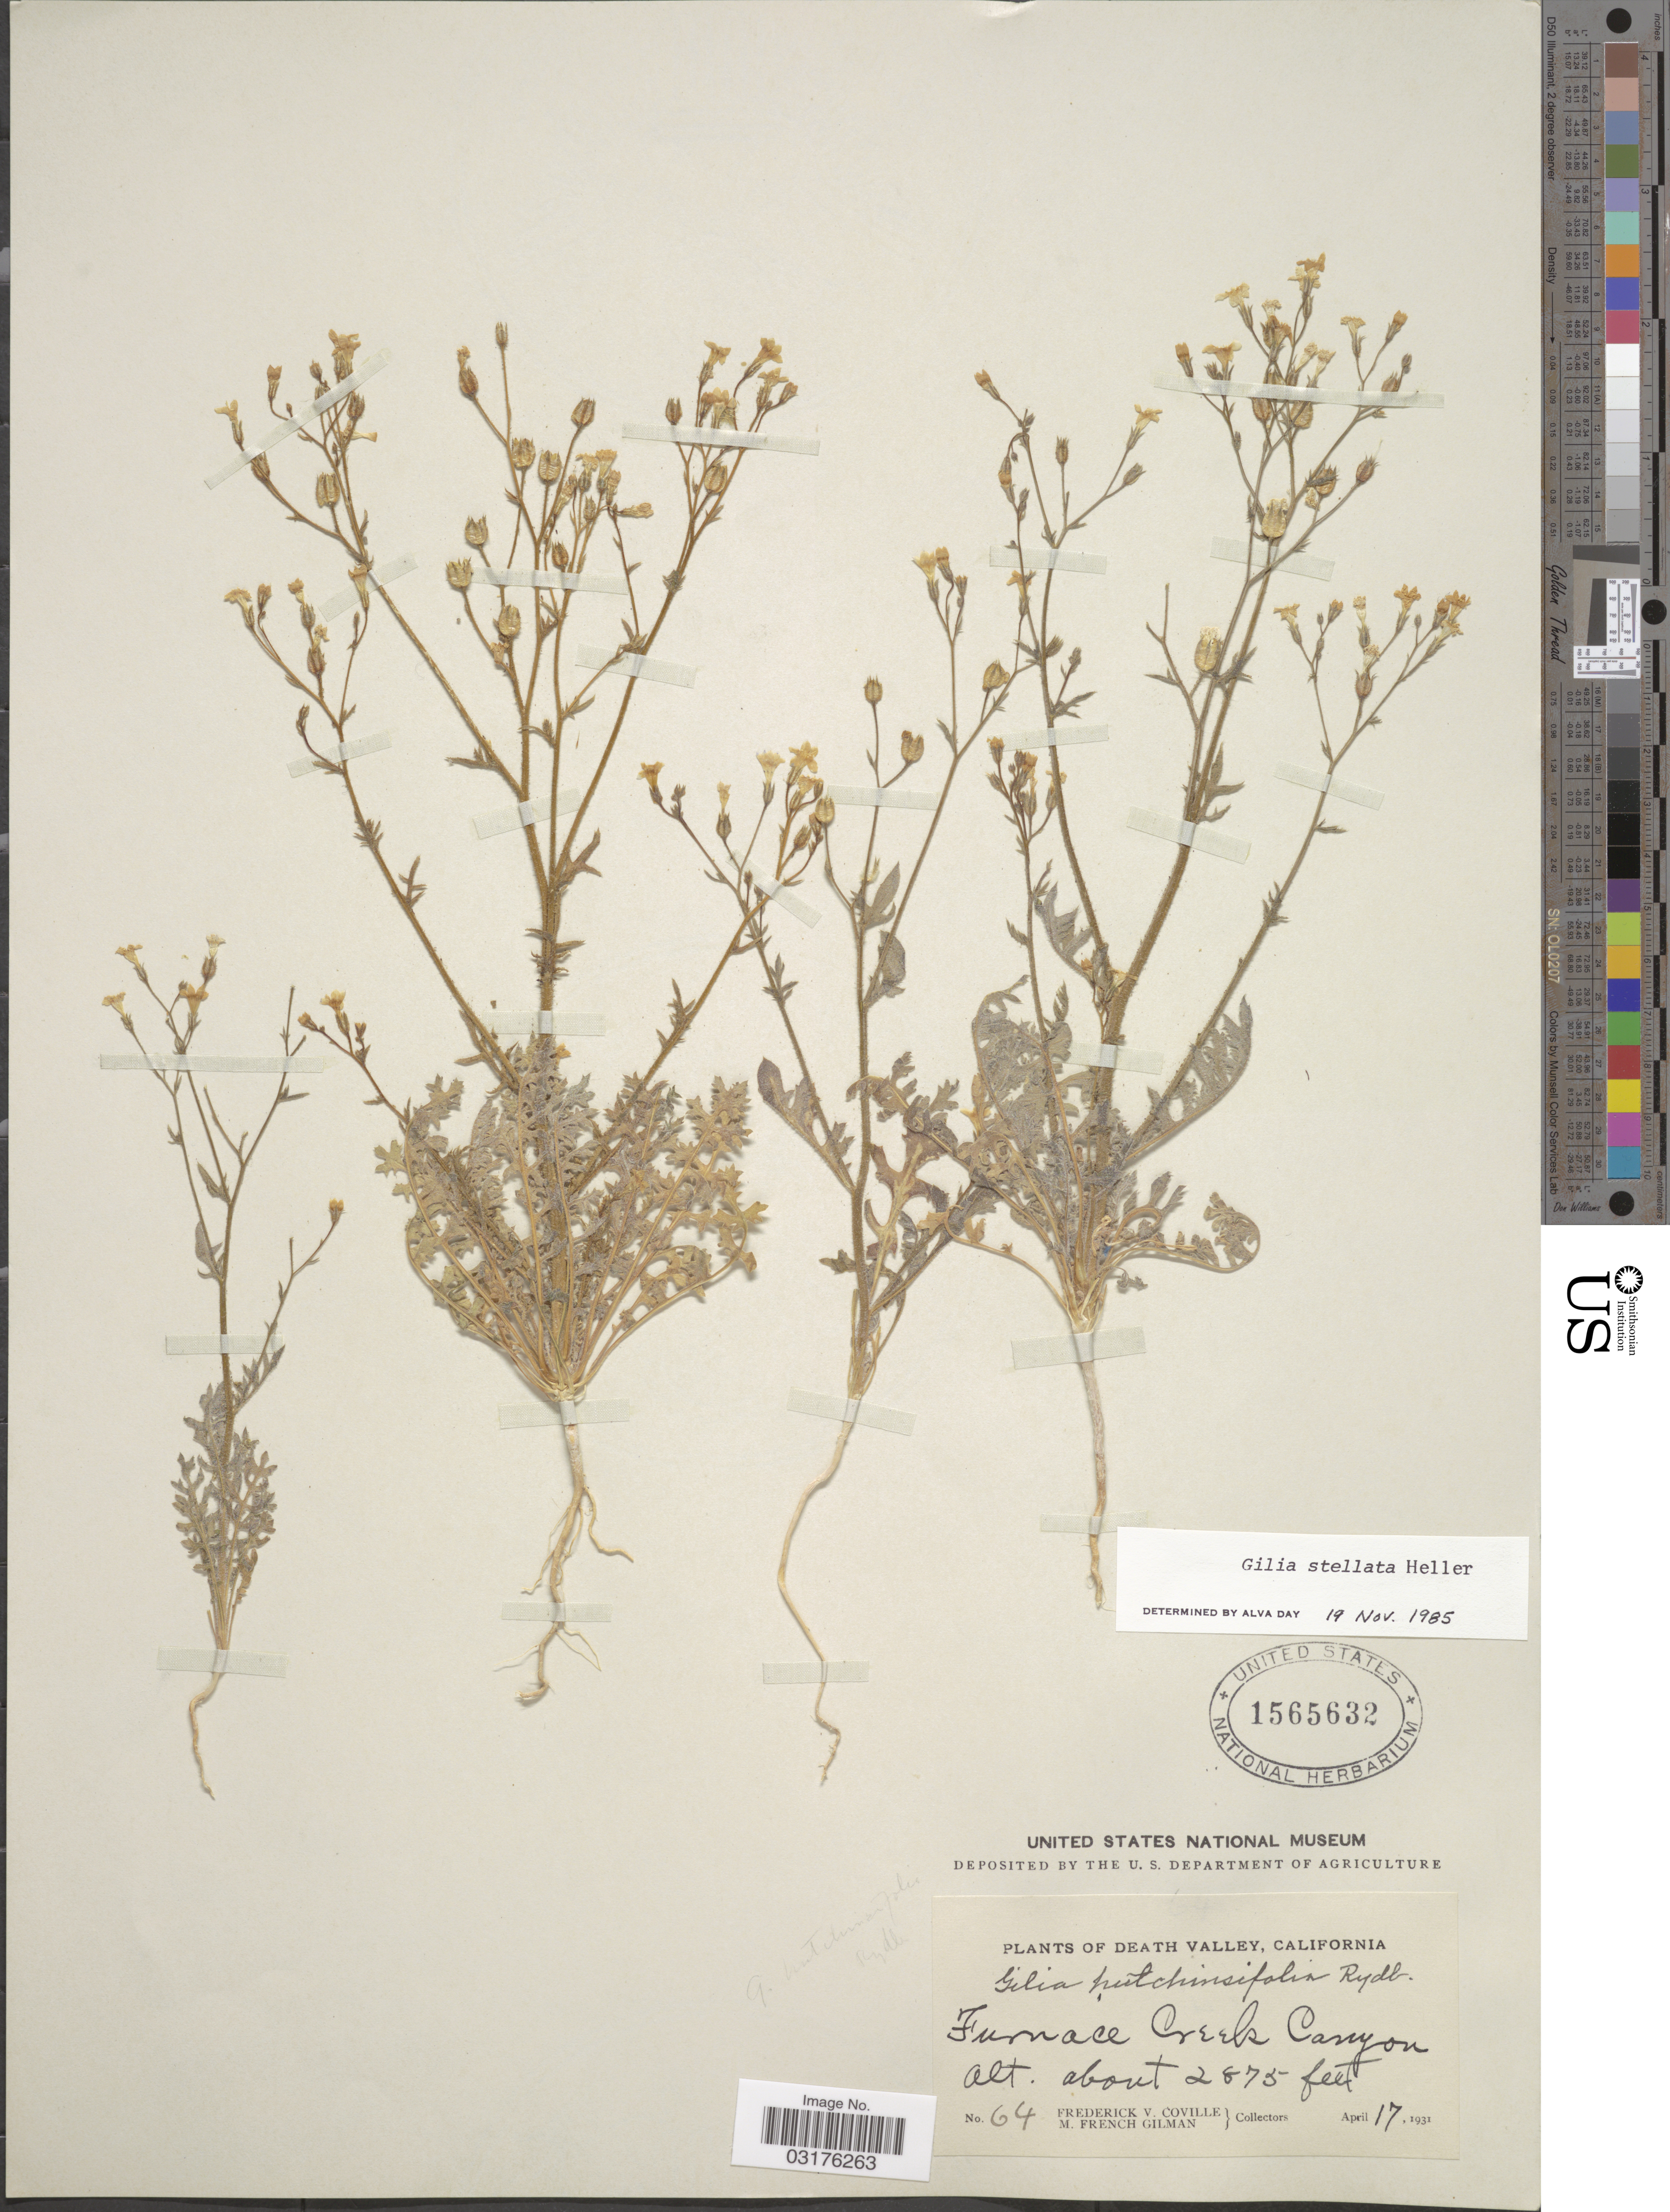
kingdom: Plantae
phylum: Tracheophyta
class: Magnoliopsida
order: Ericales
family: Polemoniaceae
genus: Gilia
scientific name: Gilia stellata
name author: A. Heller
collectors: F. V. Coville & M. F. Gilman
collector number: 64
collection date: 1931-04-17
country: United States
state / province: California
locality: Death Valley, Furnace Creek Canyon.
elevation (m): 876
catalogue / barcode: US 1565632